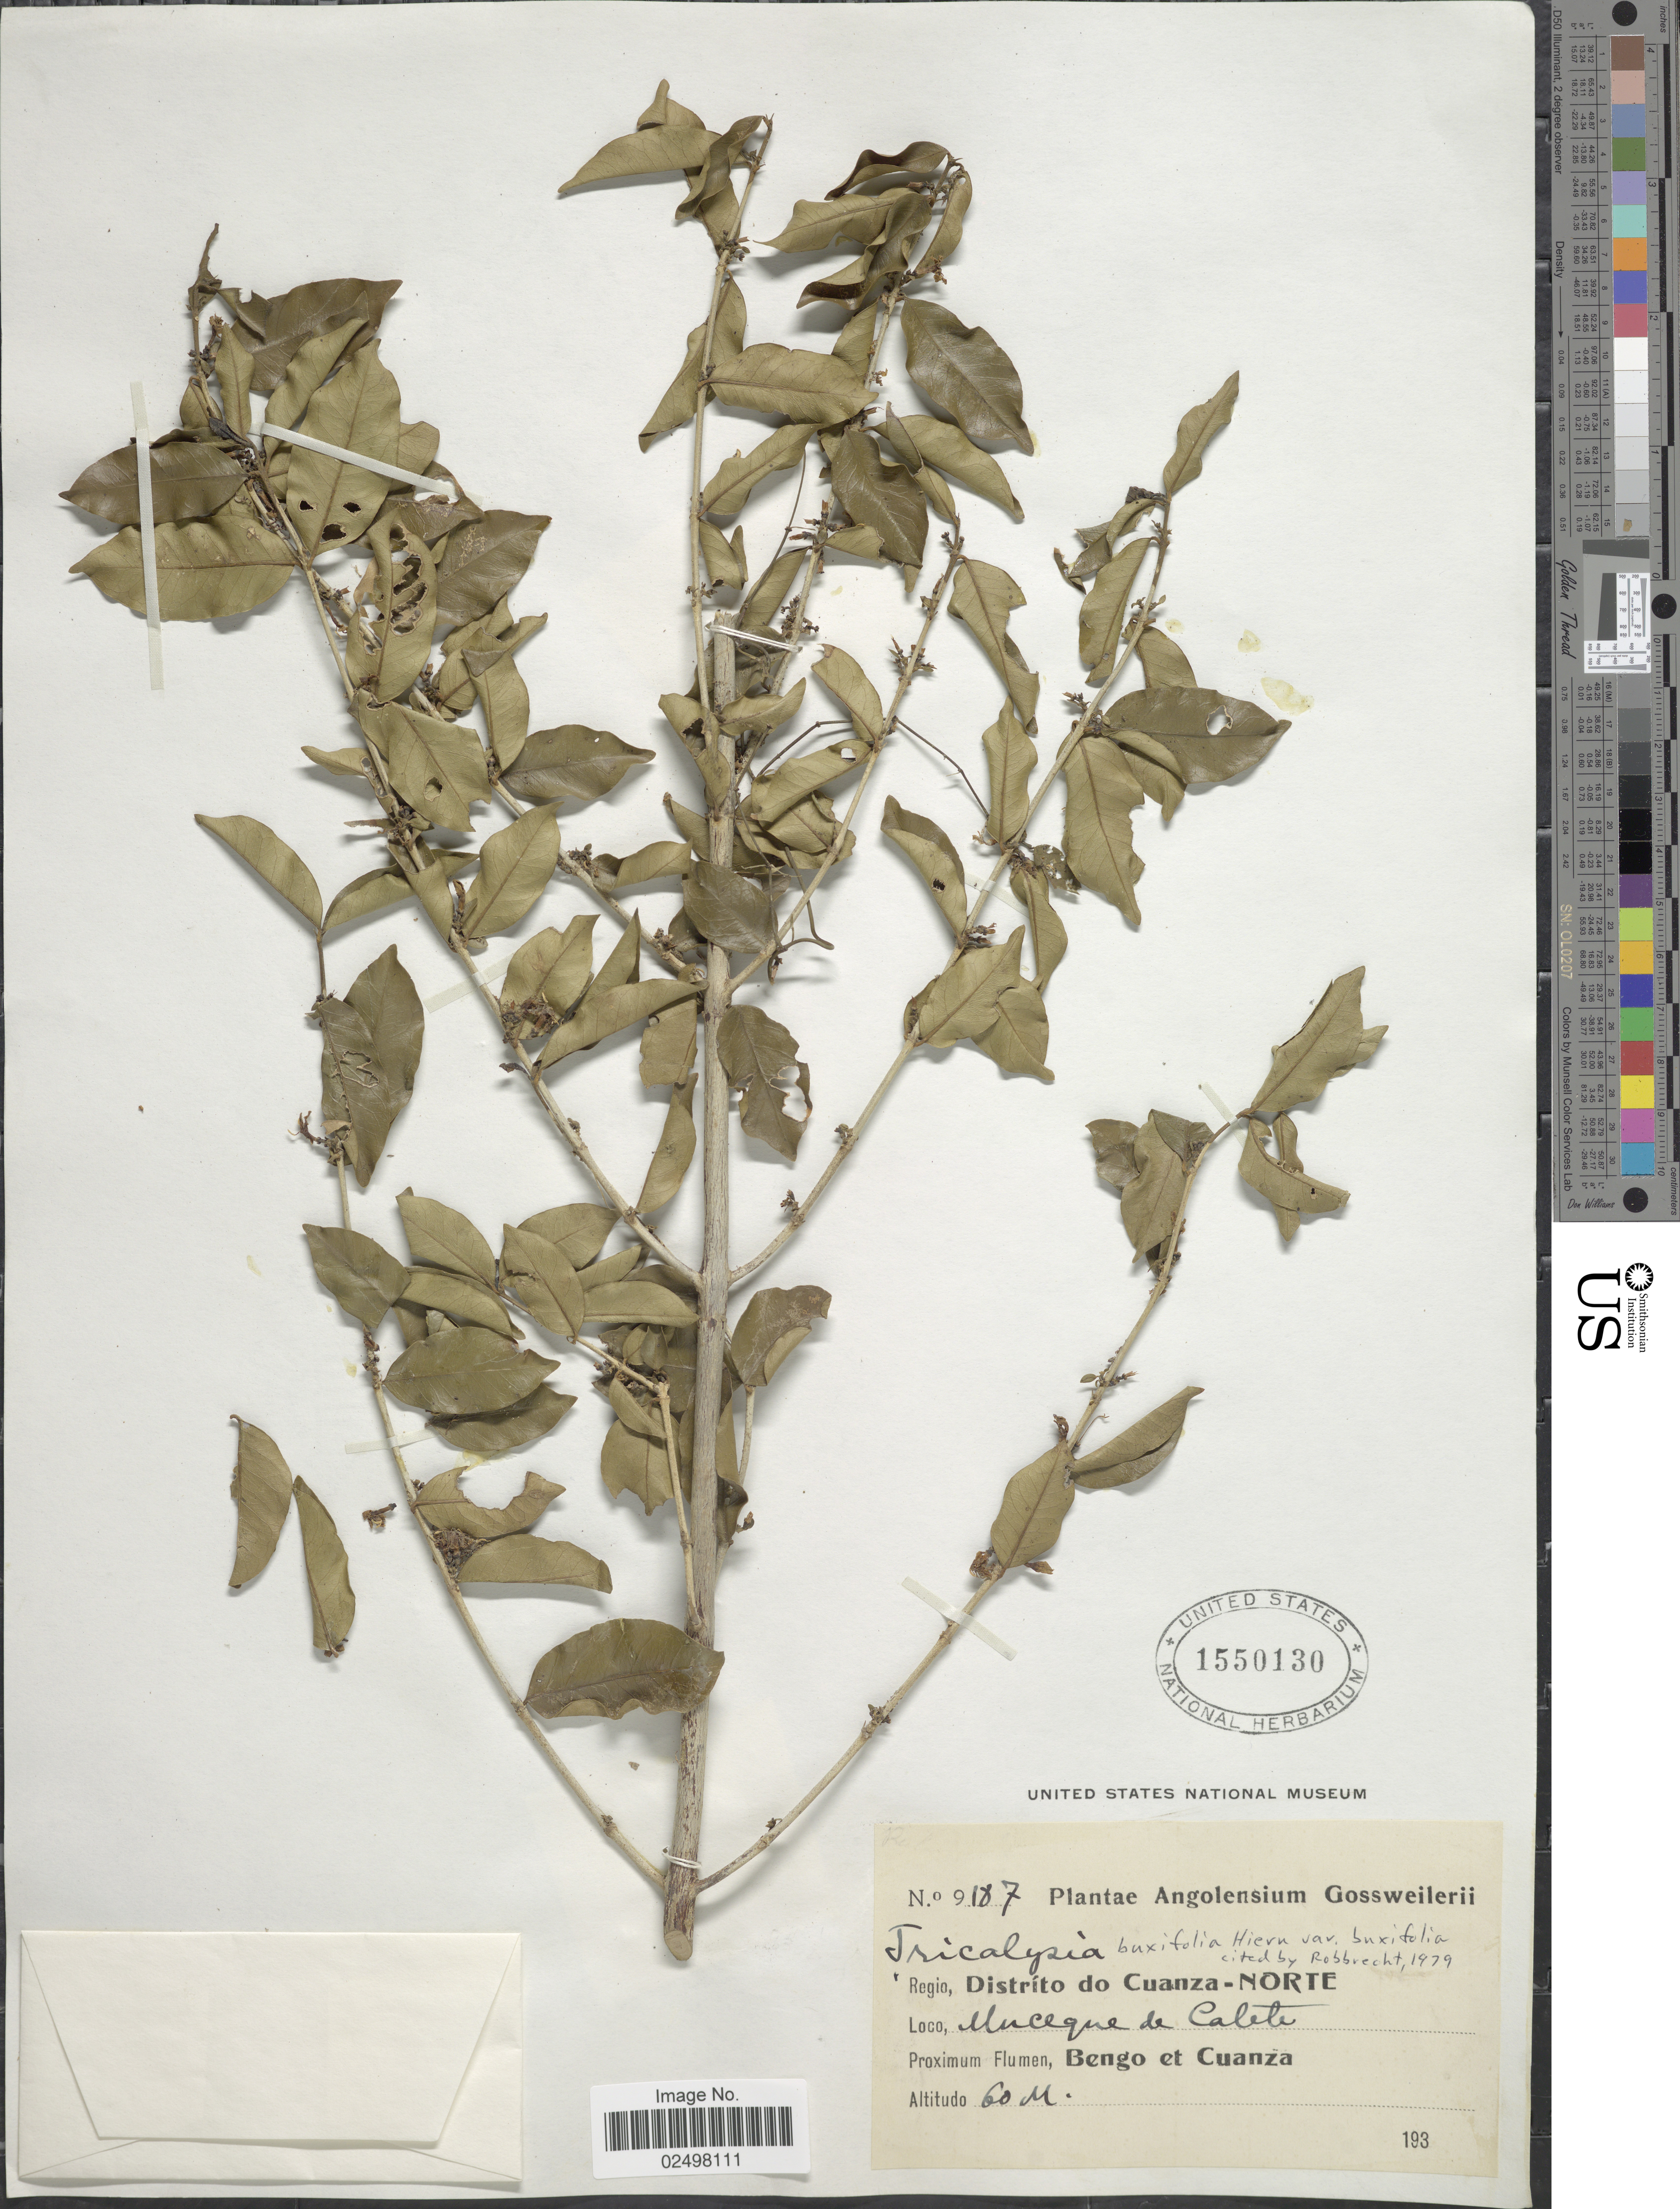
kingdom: Plantae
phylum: Tracheophyta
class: Magnoliopsida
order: Gentianales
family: Rubiaceae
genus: Tricalysia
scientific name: Tricalysia buxifolia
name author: Hiern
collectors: -. Gossweiler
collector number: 9187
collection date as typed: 193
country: Angola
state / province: Cuanza Norte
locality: Distrito do Cuanza-Norte, Unceque de Calete, Proximum Flumen, Bengo et Cuanza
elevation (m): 60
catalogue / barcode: US 1550130